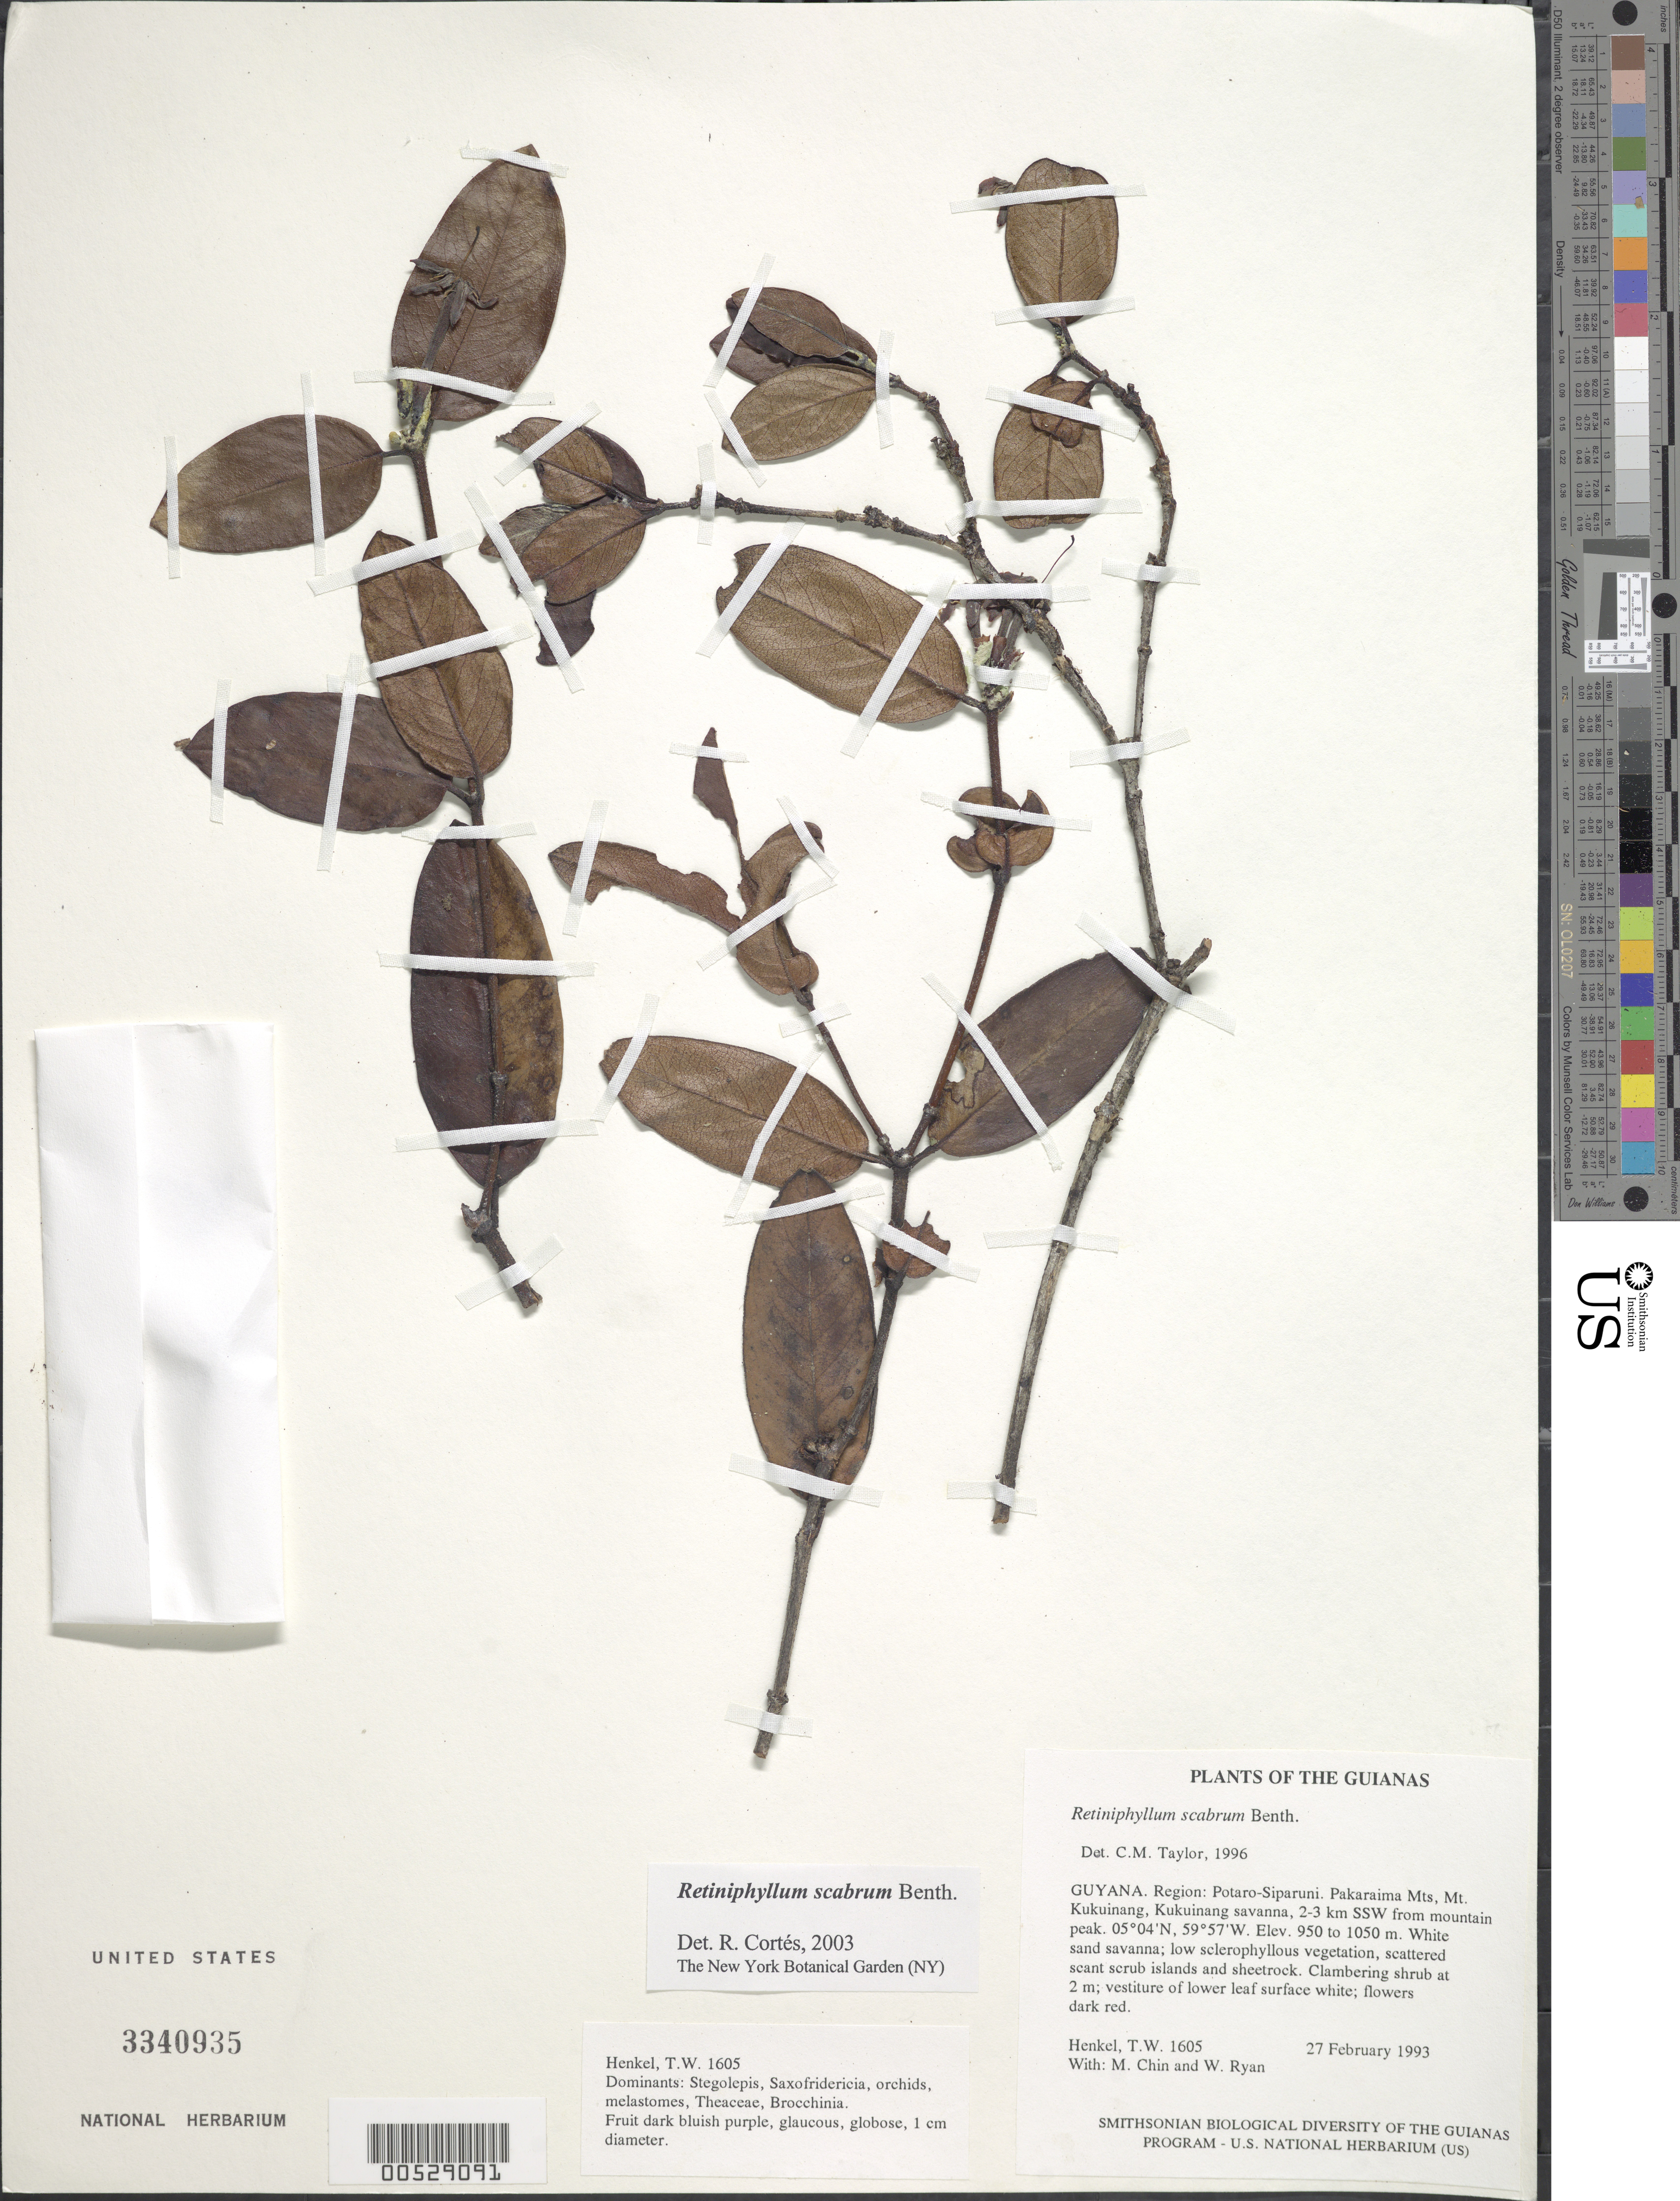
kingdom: Plantae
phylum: Tracheophyta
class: Magnoliopsida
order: Gentianales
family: Rubiaceae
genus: Retiniphyllum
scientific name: Retiniphyllum scabrum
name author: Benth.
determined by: Taylor, Charlotte M.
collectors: T. Henkel, M. Chin & W. Ryan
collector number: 1605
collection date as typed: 27 February 1993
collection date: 1993-02-27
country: Guyana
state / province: Potaro-Siparuni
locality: Pakaraima Mts, Mt. Kukuinang, Kukuinang savanna, 2-3 km SSW from mountain peak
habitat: White sand savanna; low sclerophyllous vegetation, scattered scant scrub islands and sheetrock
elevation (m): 950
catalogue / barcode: US 3340935